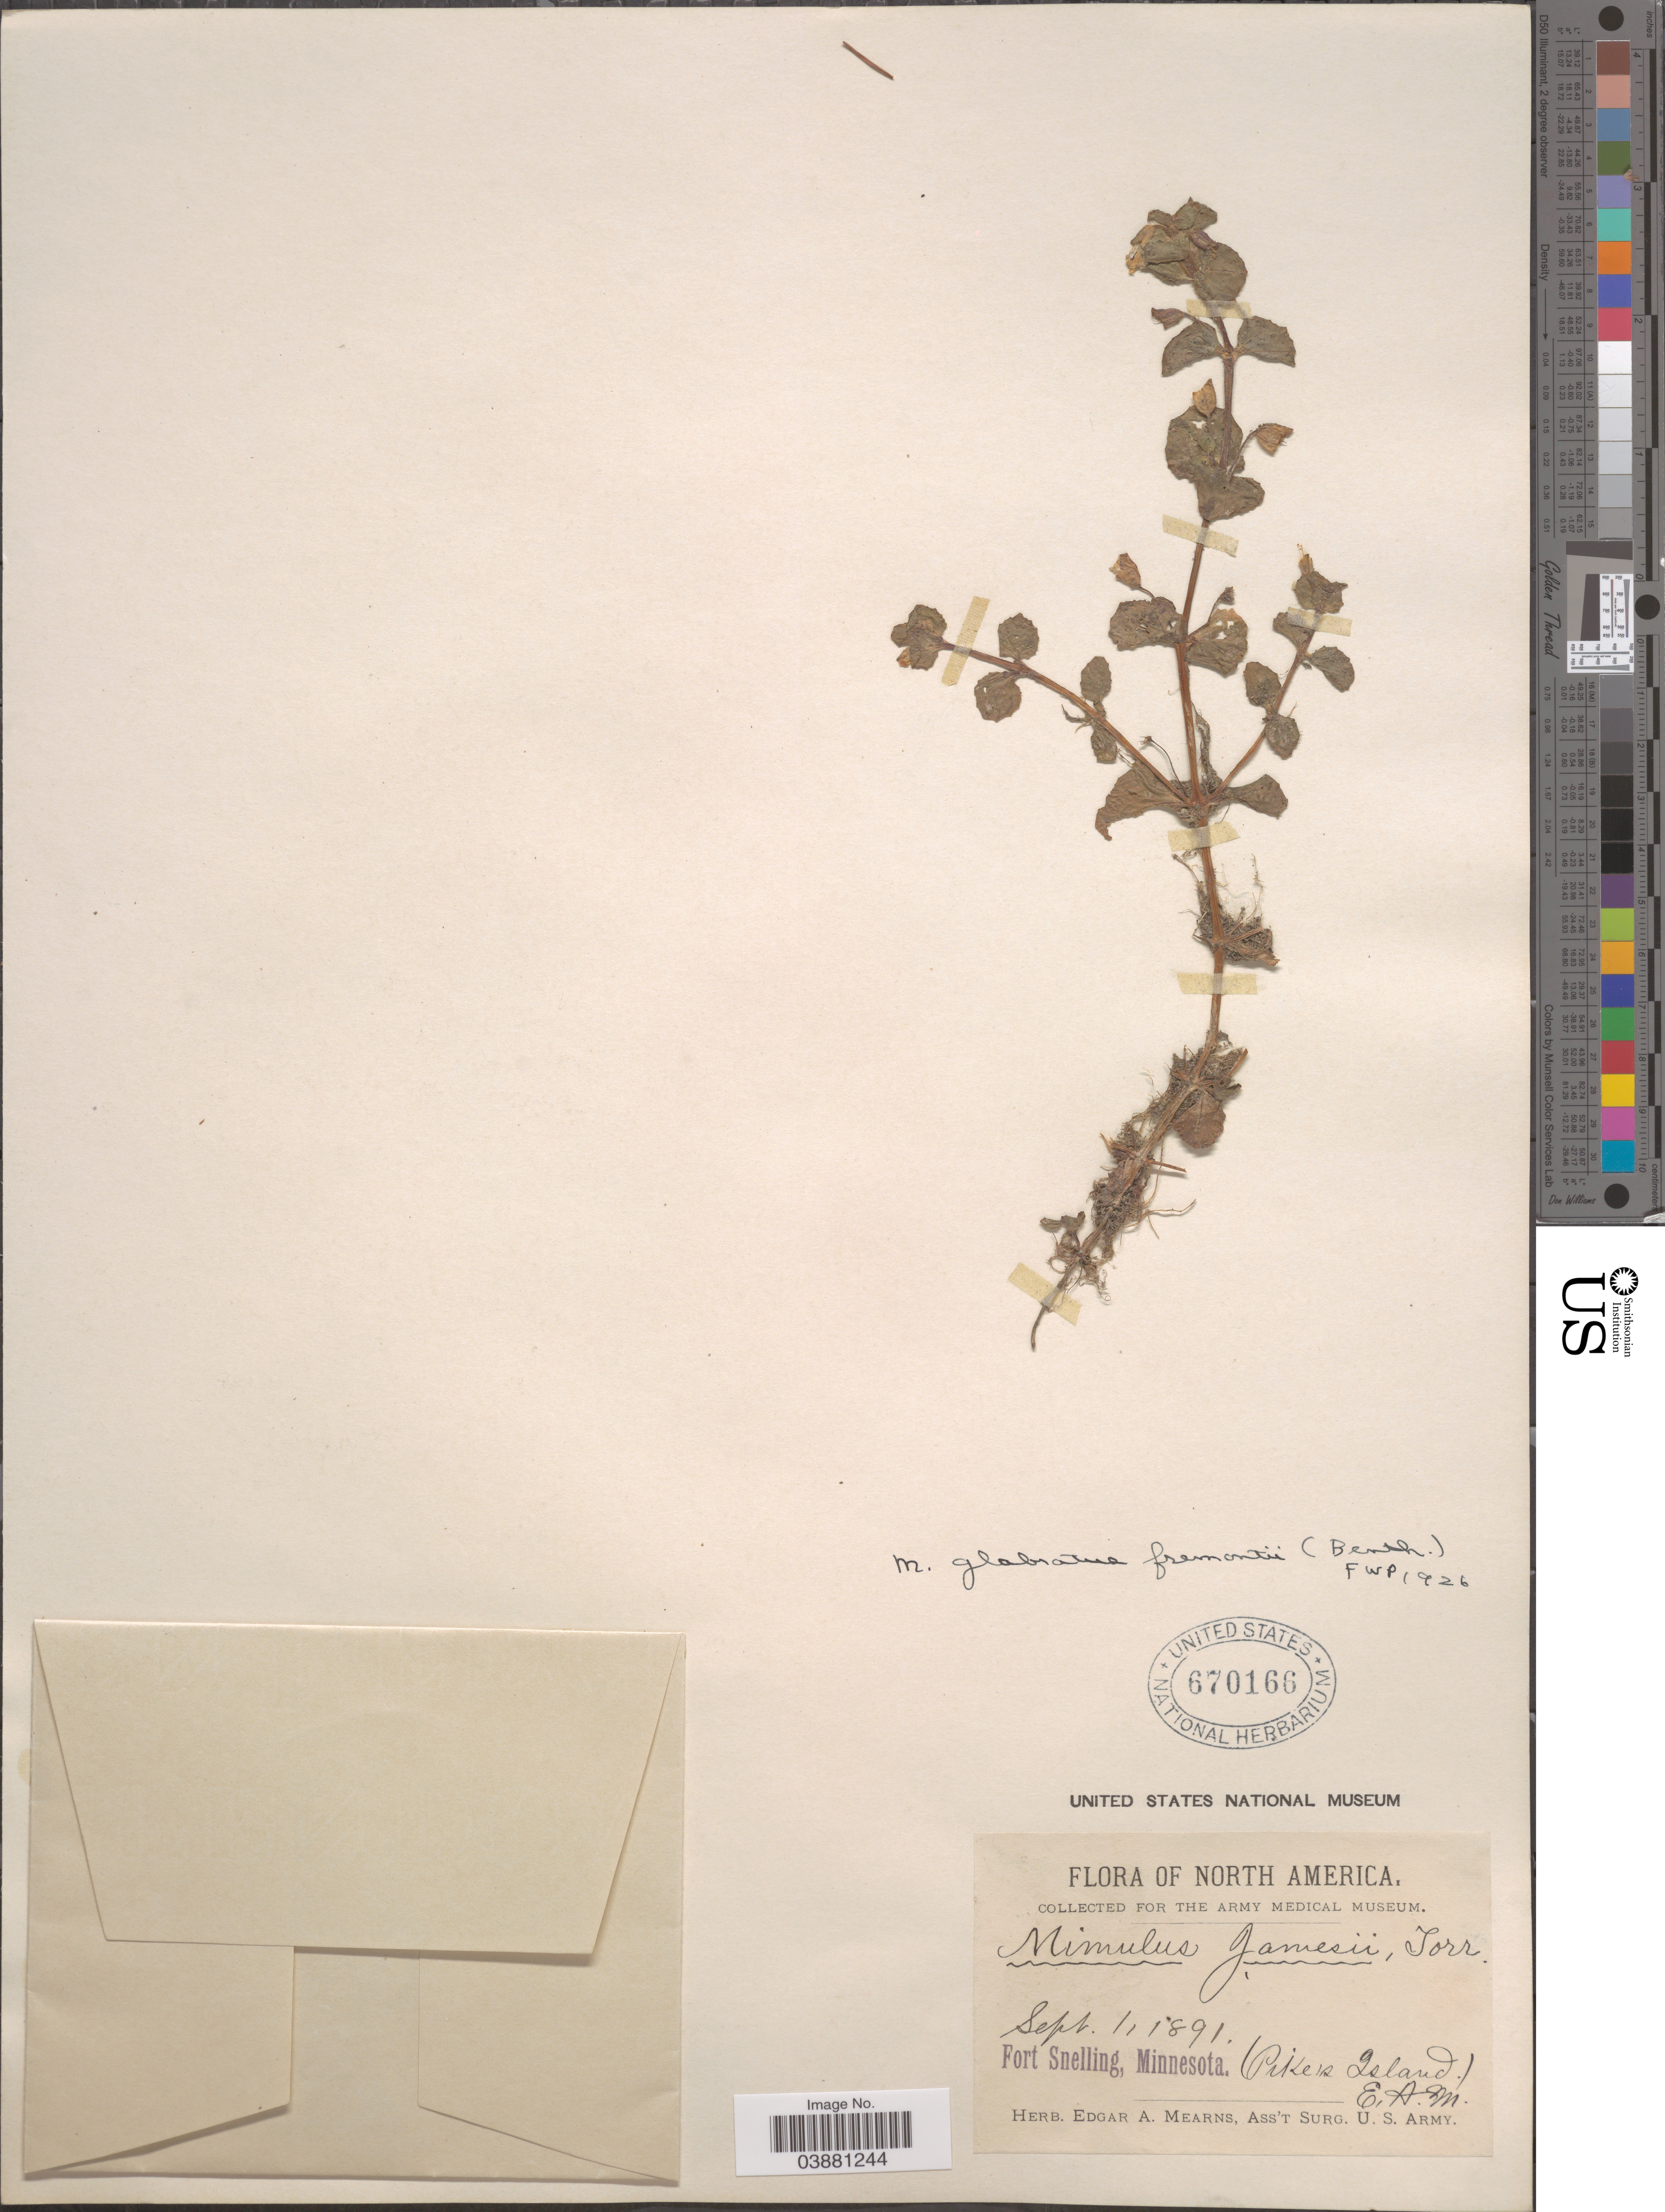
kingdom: Plantae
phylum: Tracheophyta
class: Magnoliopsida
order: Lamiales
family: Phrymaceae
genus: Mimulus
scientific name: Mimulus glabratus var. fremontii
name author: Kunth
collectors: E. A. Mearns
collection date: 1891-09-01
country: United States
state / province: Minnesota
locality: Fort Snelling, (Pike's Island).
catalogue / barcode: US 670166